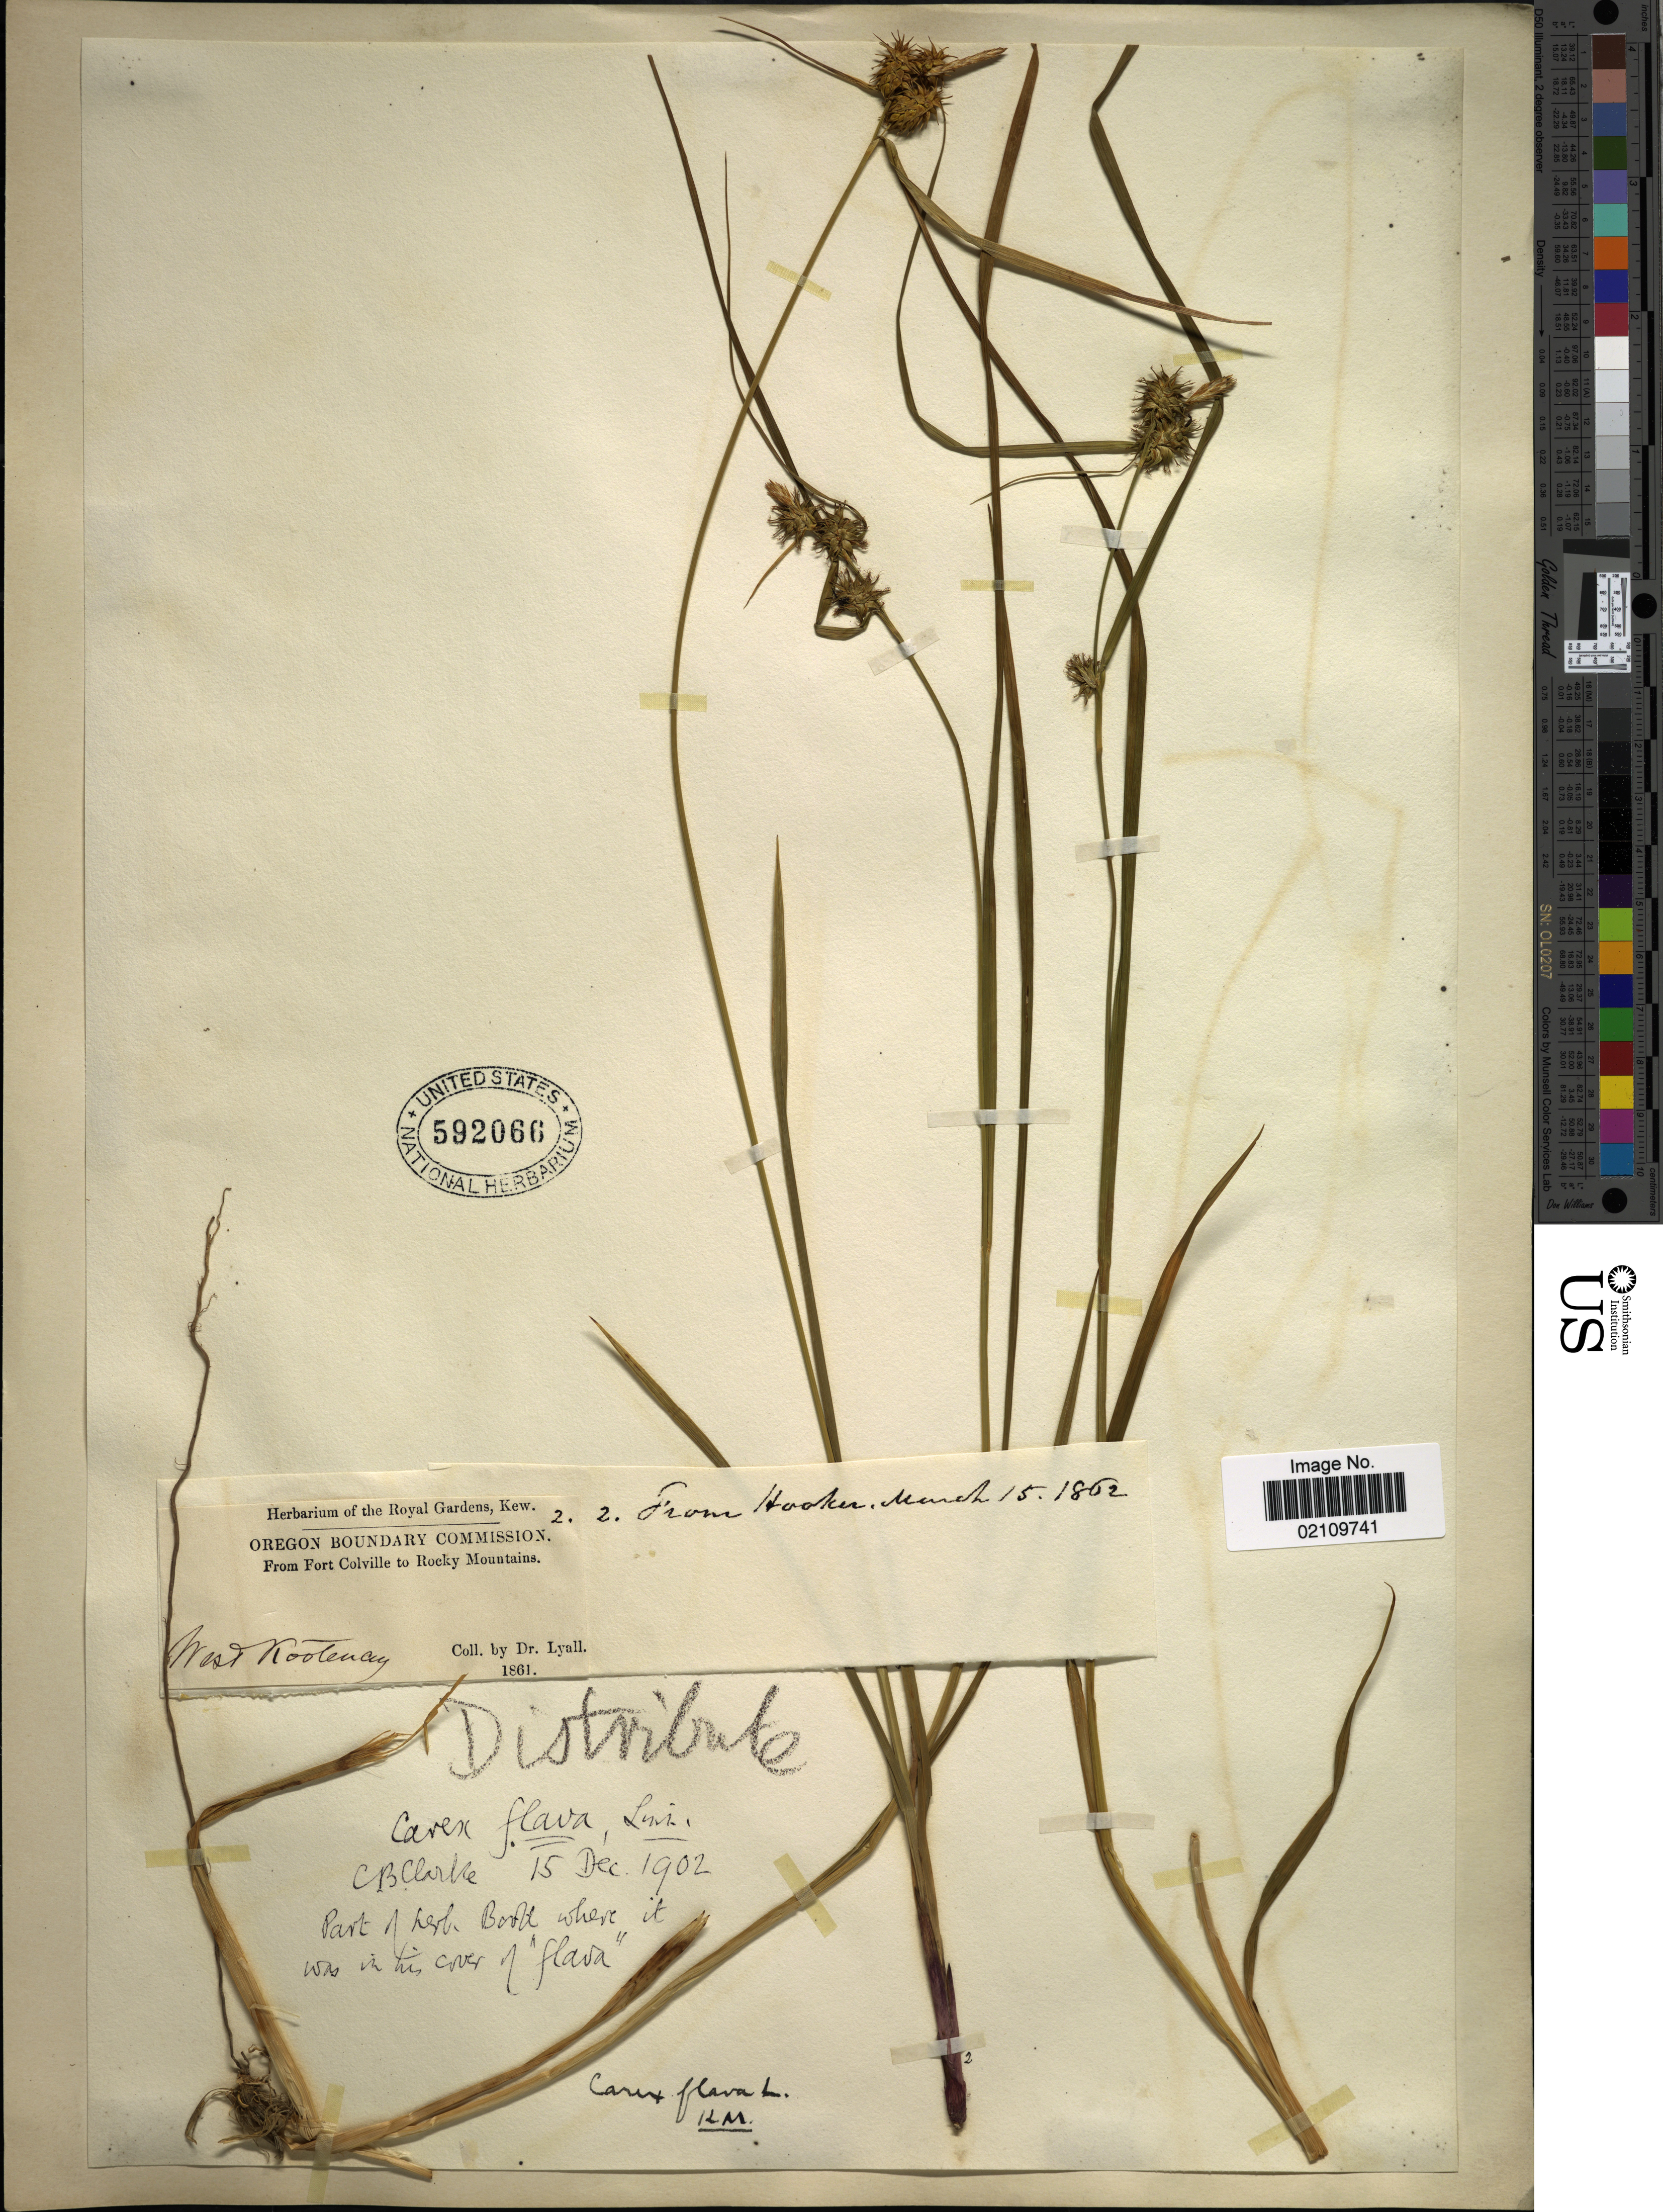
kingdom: Plantae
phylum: Tracheophyta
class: Liliopsida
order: Poales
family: Cyperaceae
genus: Carex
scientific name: Carex flava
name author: L.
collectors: -. Lyall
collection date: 1861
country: Canada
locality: From Fort Colville to Rocky Mountains. West Kootenay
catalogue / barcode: US 592066